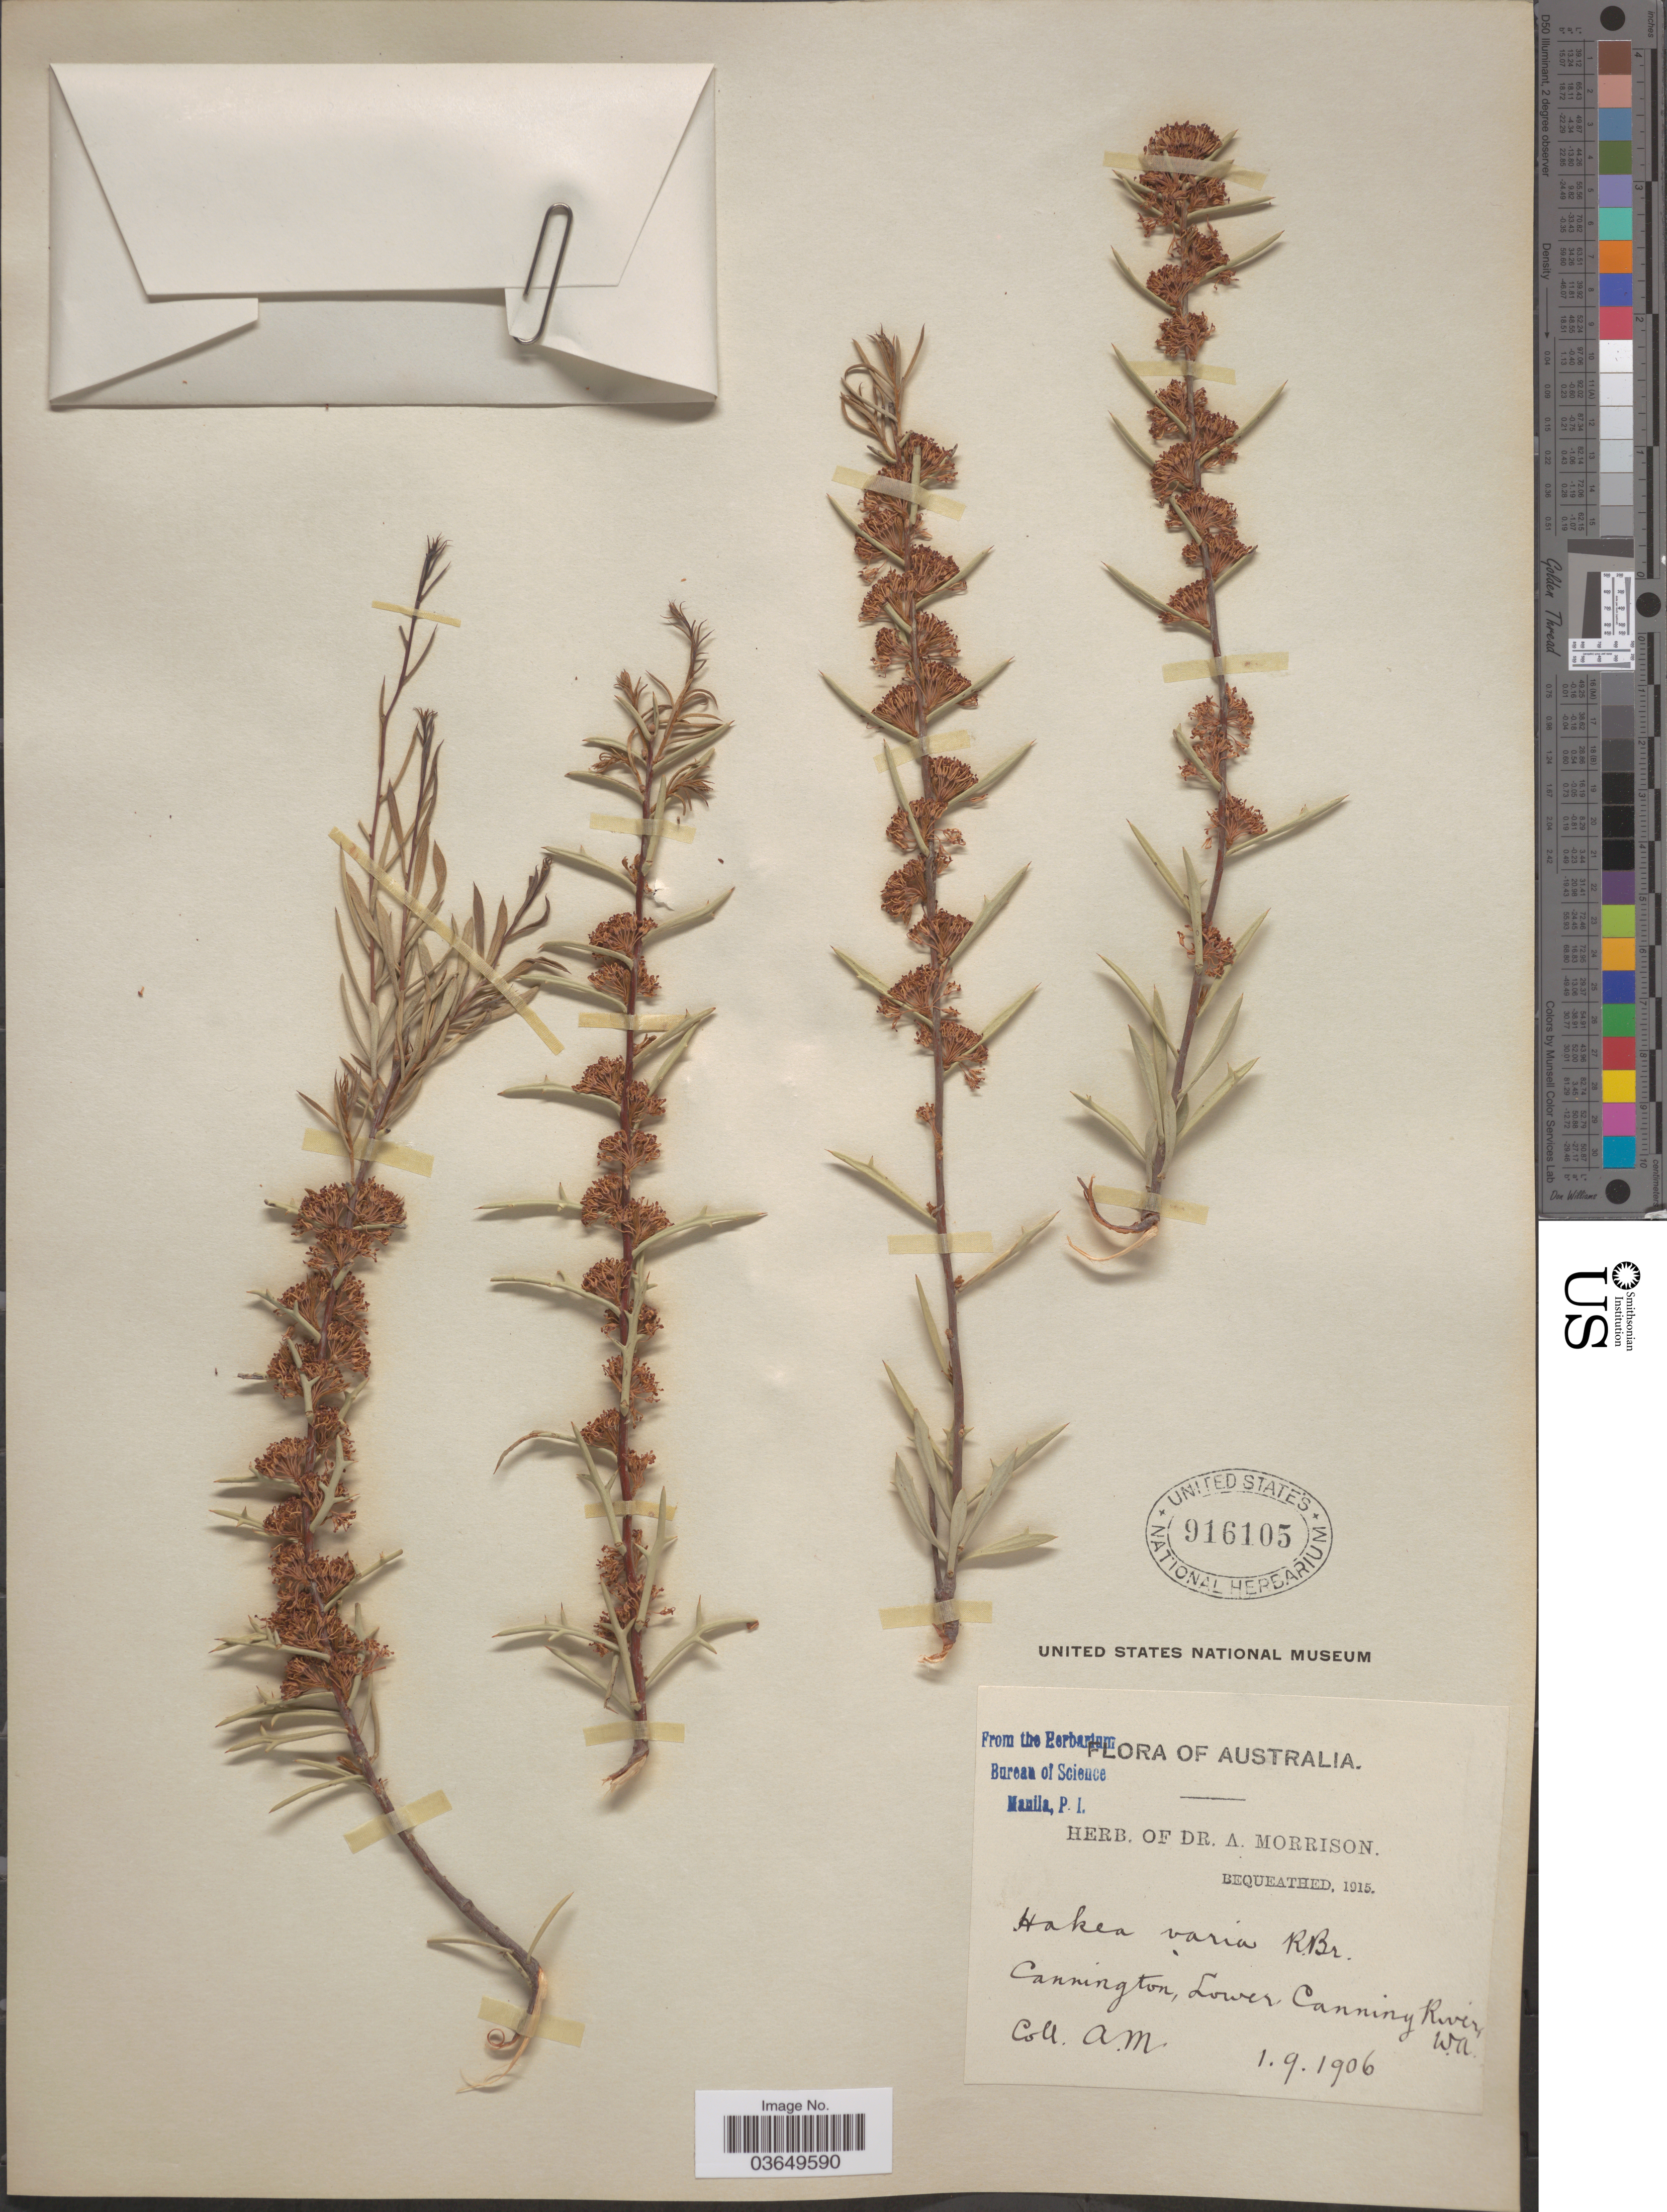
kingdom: Plantae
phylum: Tracheophyta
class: Magnoliopsida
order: Proteales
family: Proteaceae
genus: Hakea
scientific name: Hakea varia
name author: R. Br.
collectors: A. Morrison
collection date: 1906-09-01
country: Australia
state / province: Western Australia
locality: Cannington, Lower Canning River.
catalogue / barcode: US 916105